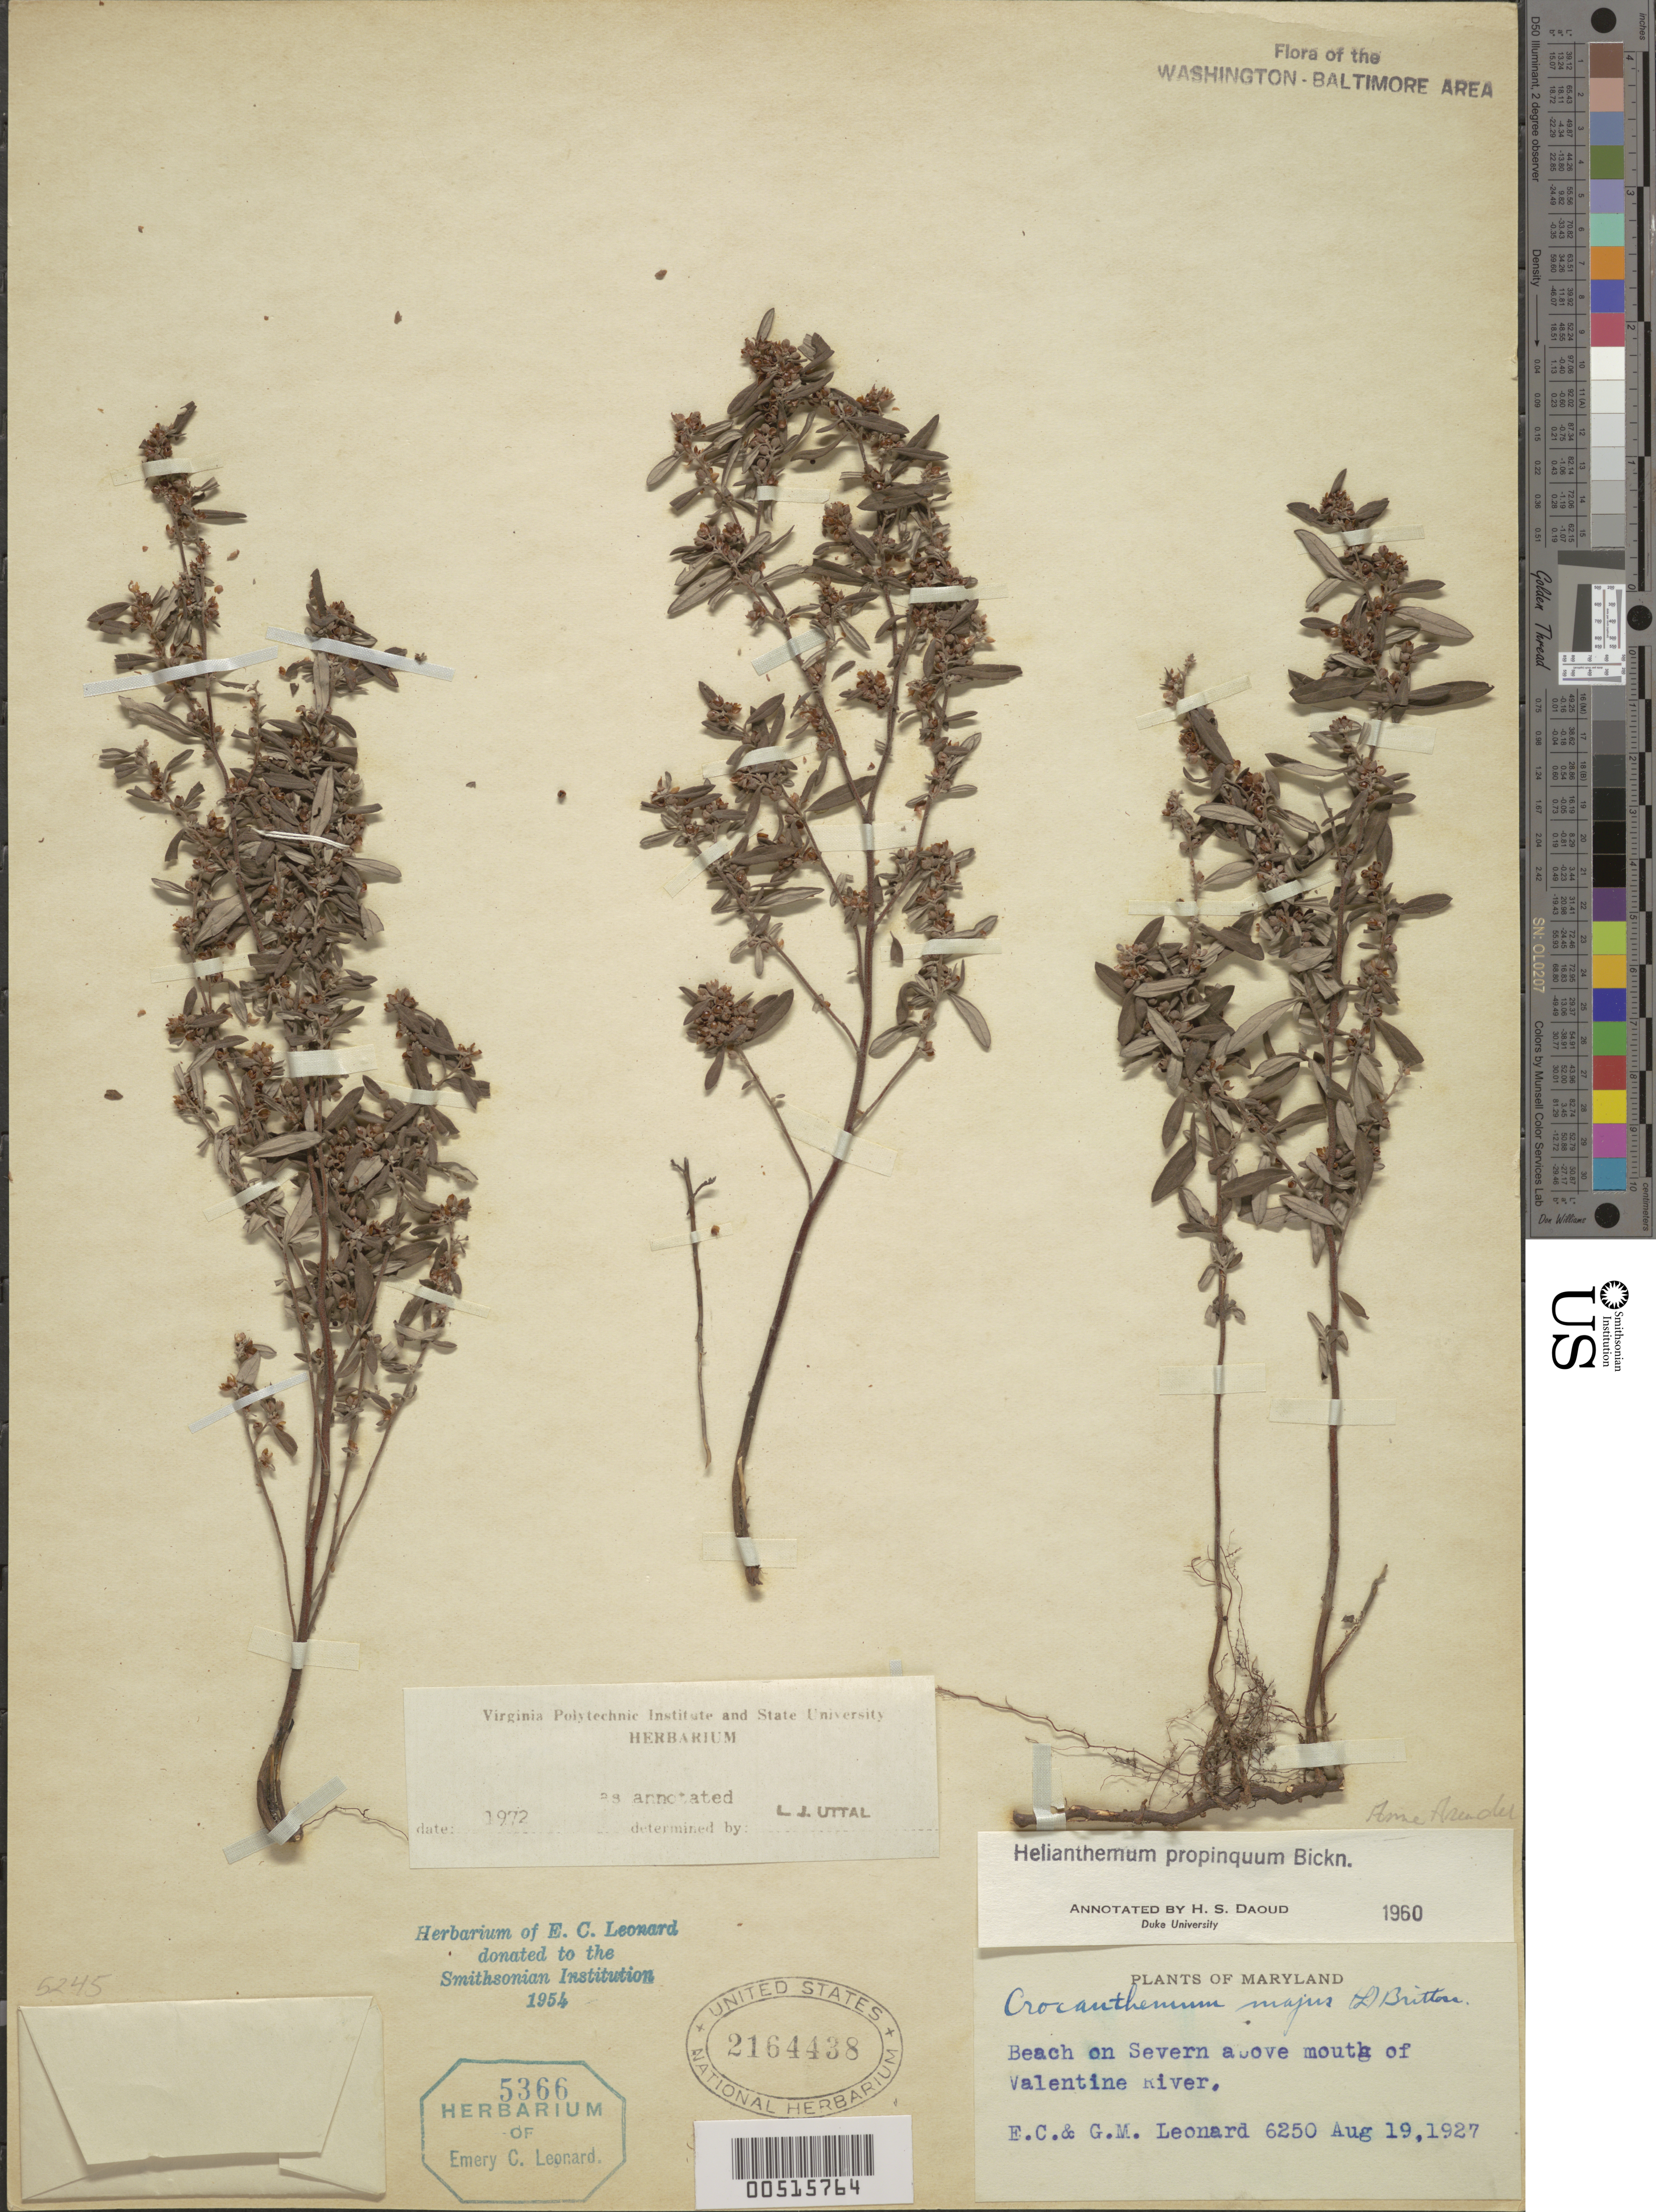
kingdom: Plantae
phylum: Tracheophyta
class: Magnoliopsida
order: Malvales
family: Cistaceae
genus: Crocanthemum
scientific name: Crocanthemum propinquum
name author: (E.P. Bicknell) E.P. Bicknell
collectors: E. C. Leonard & G. M. Leonard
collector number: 6250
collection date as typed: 19 Aug 1927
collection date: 1927-08-19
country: United States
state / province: Maryland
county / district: Anne Arundel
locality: Severn above mouth of Valentine River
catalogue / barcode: US 2164438